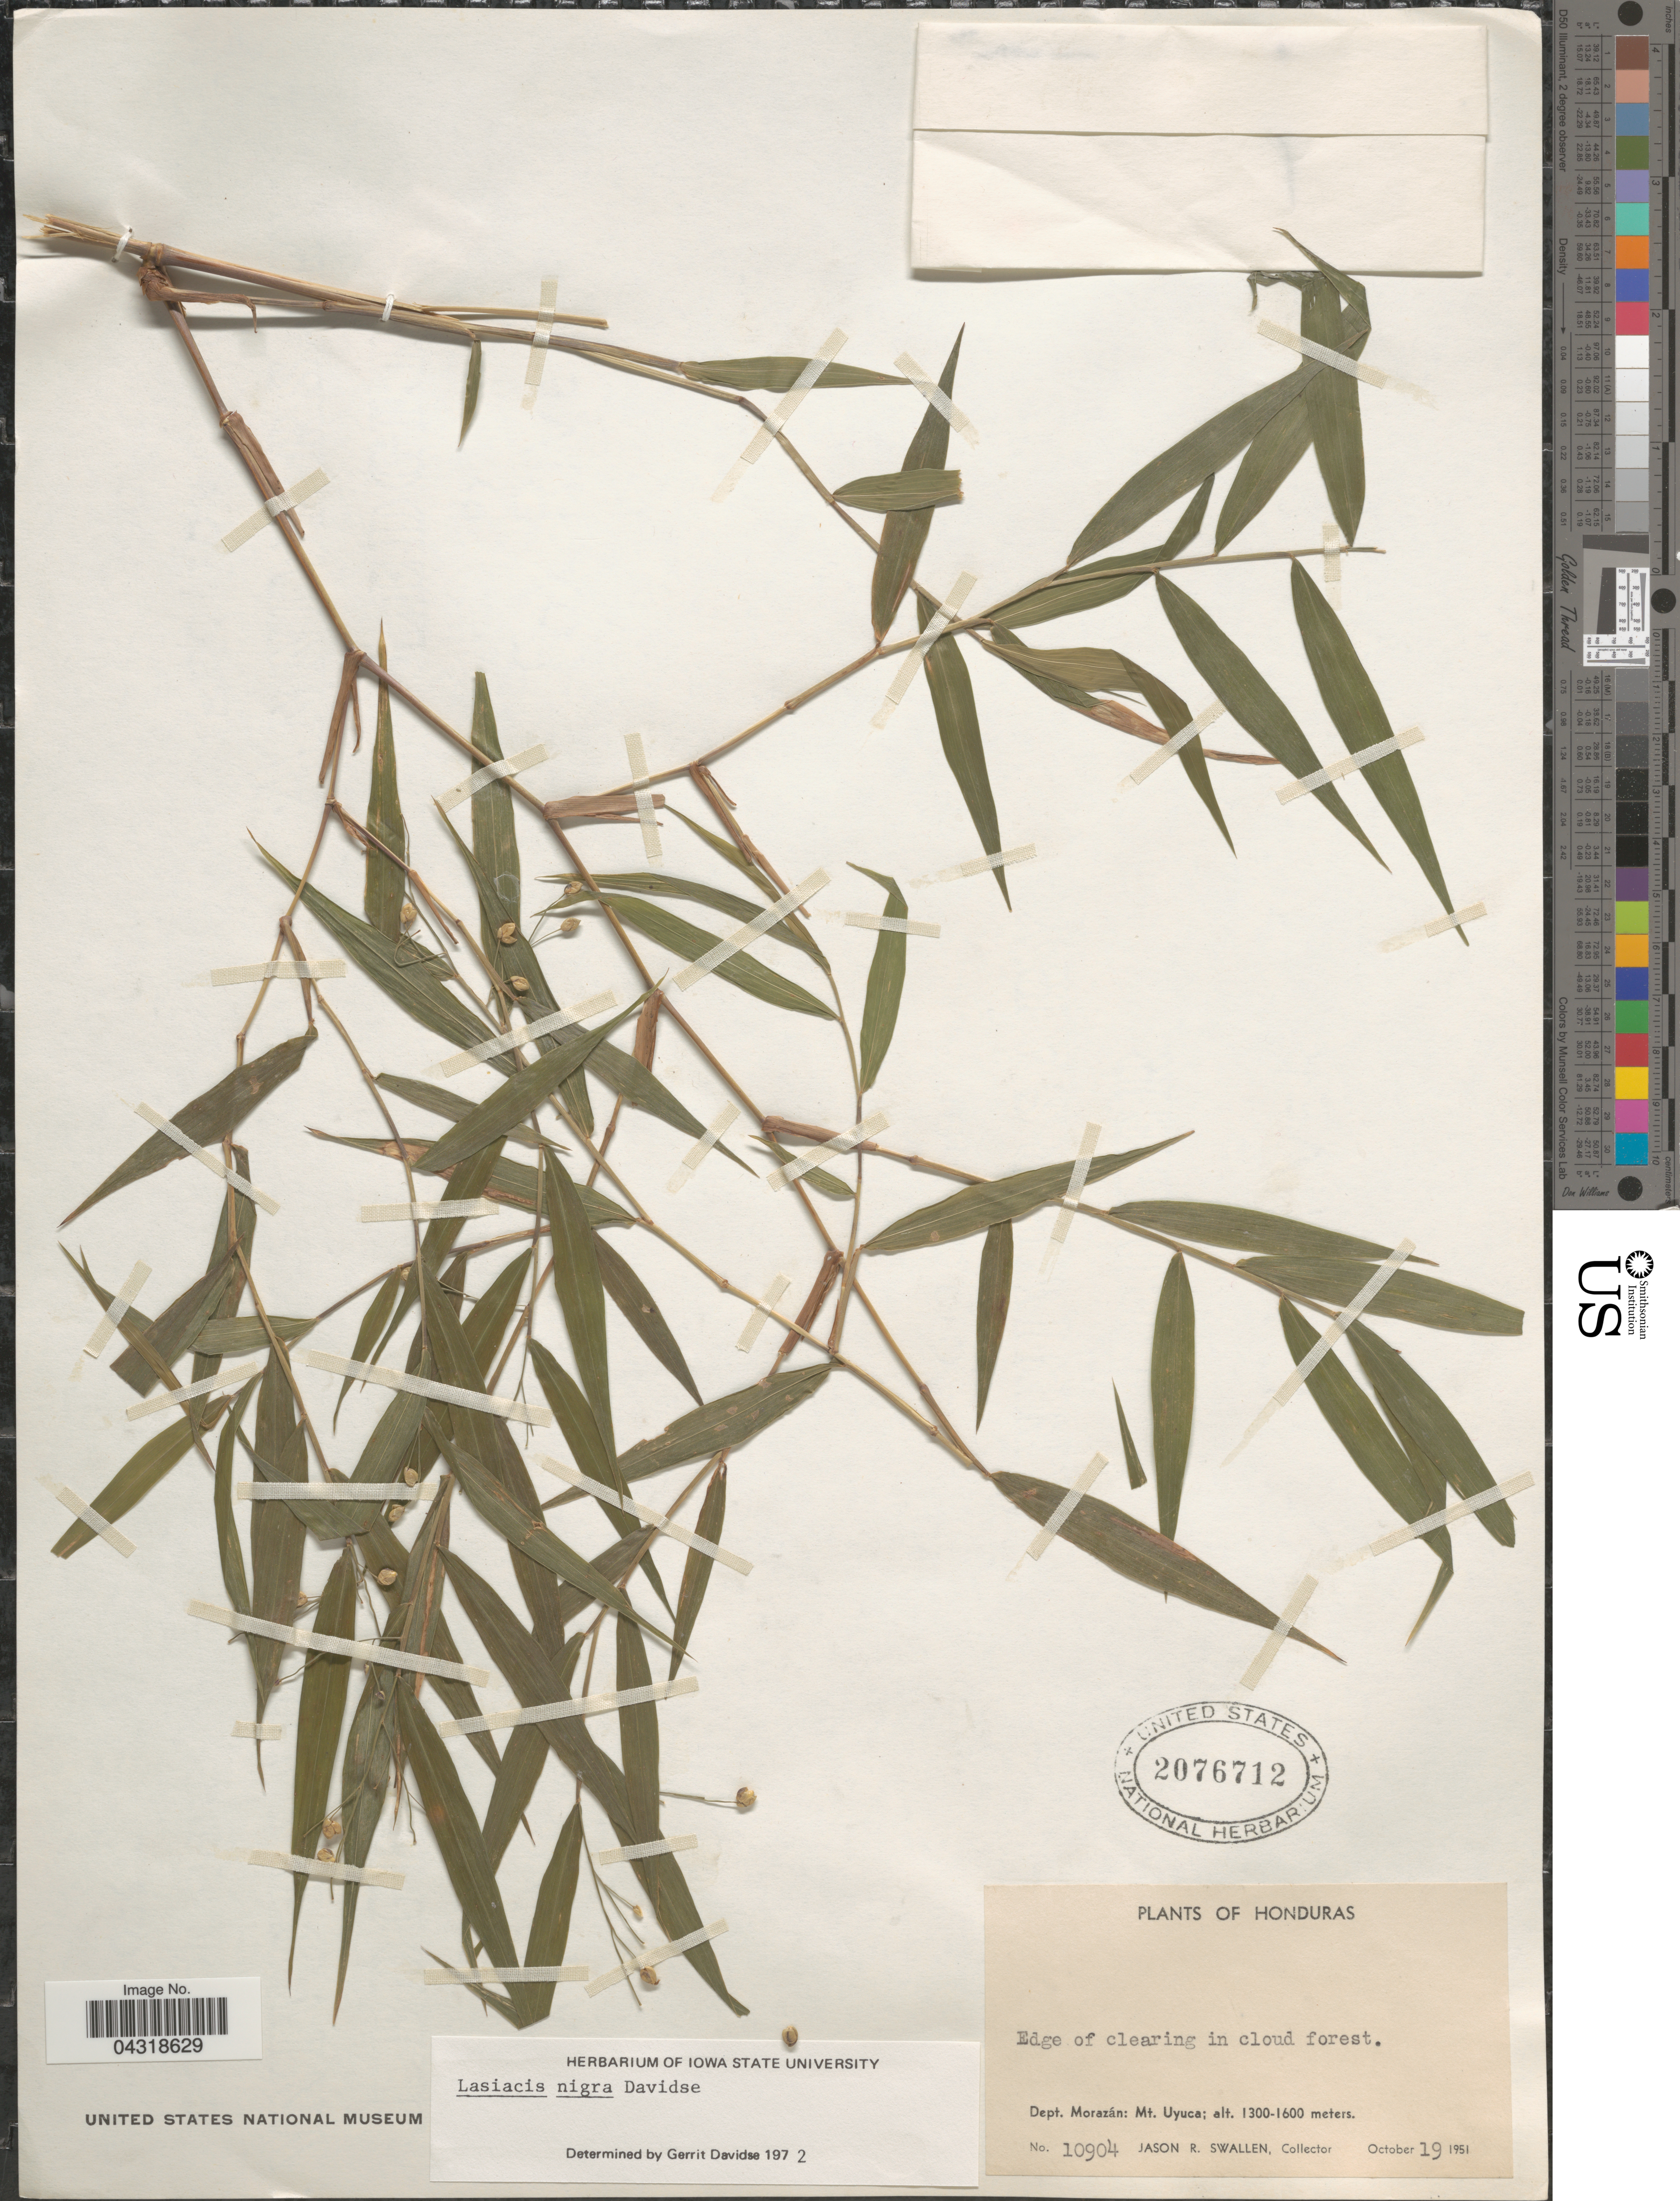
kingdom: Plantae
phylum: Tracheophyta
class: Liliopsida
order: Poales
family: Poaceae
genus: Lasiacis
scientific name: Lasiacis nigra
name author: Davidse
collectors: J. R. Swallen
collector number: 10904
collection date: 1951-10-19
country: Honduras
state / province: Fco. Morazán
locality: Dept. Morazán: Mt. Uyuca.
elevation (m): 1300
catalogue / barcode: US 2076712